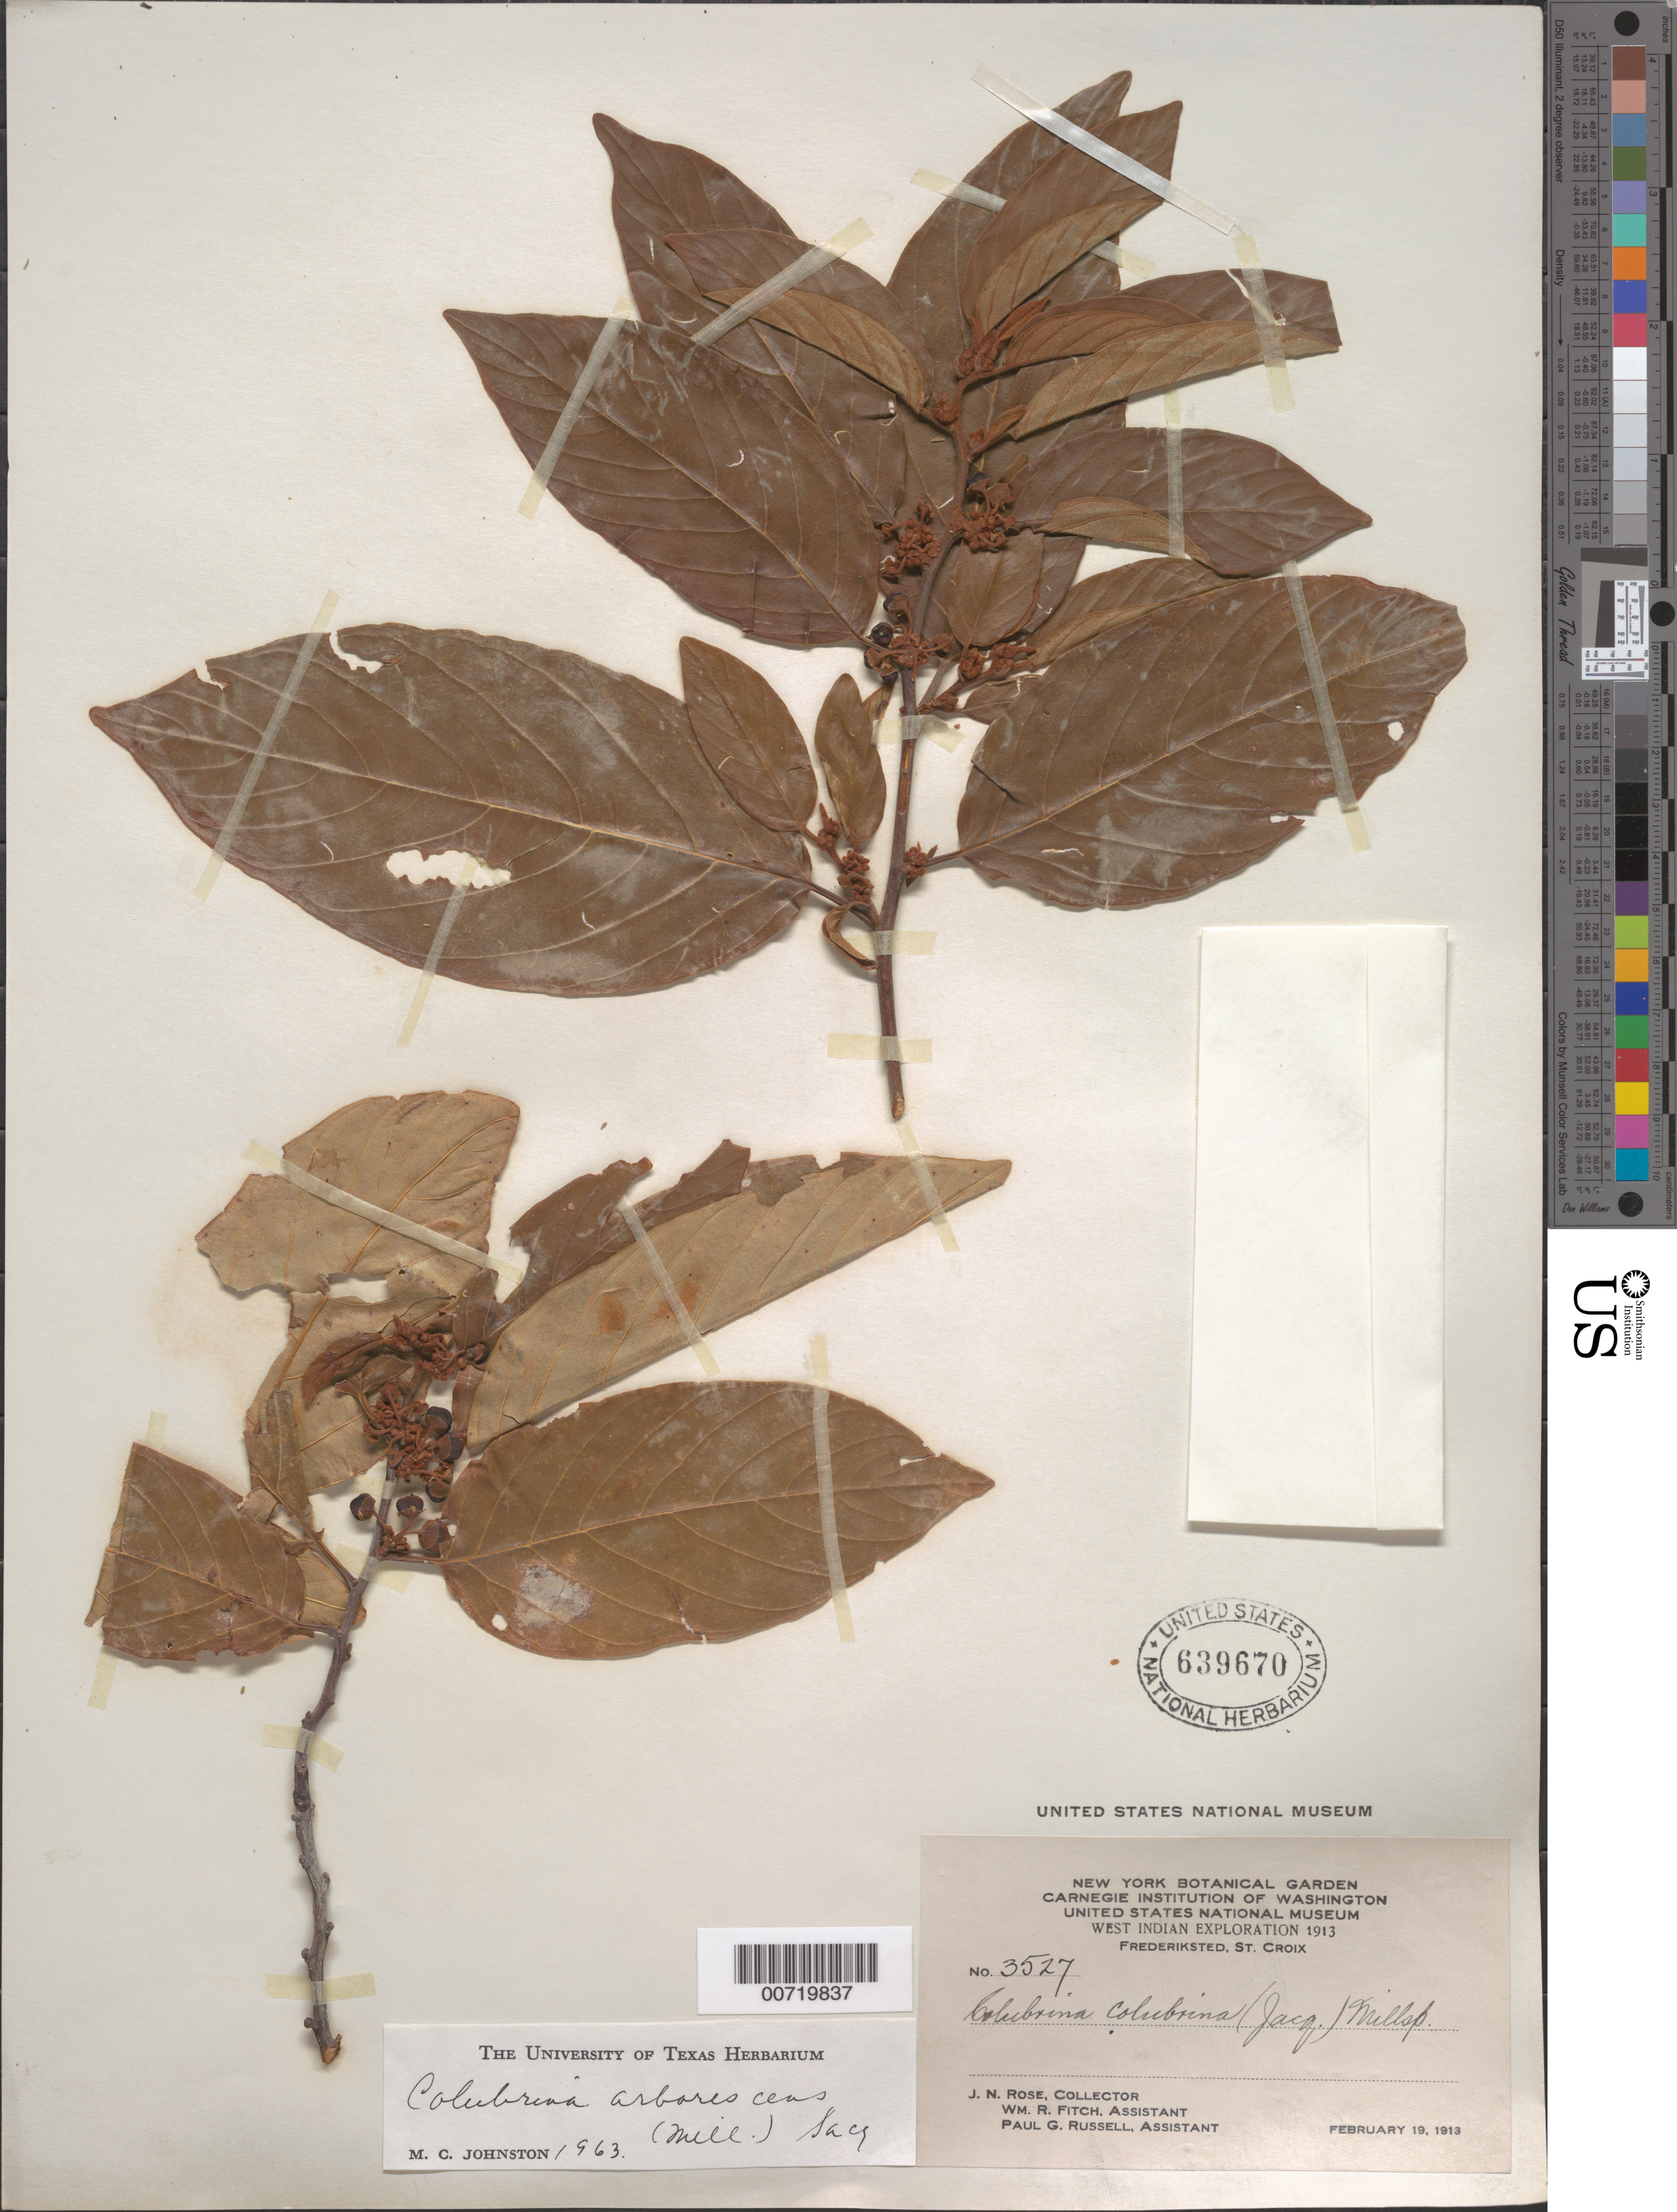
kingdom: Plantae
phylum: Tracheophyta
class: Magnoliopsida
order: Rosales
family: Rhamnaceae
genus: Colubrina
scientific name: Colubrina arborescens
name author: (Mill.) Sarg.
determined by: Johnston, J. R.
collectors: J. N. Rose, W. R. Fitch & P. G. Russell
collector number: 3527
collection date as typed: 19 Feb 1913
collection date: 1913-02-19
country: U.S. Virgin Islands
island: St. Croix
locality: St. Croix, Frederiksted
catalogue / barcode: US 639670